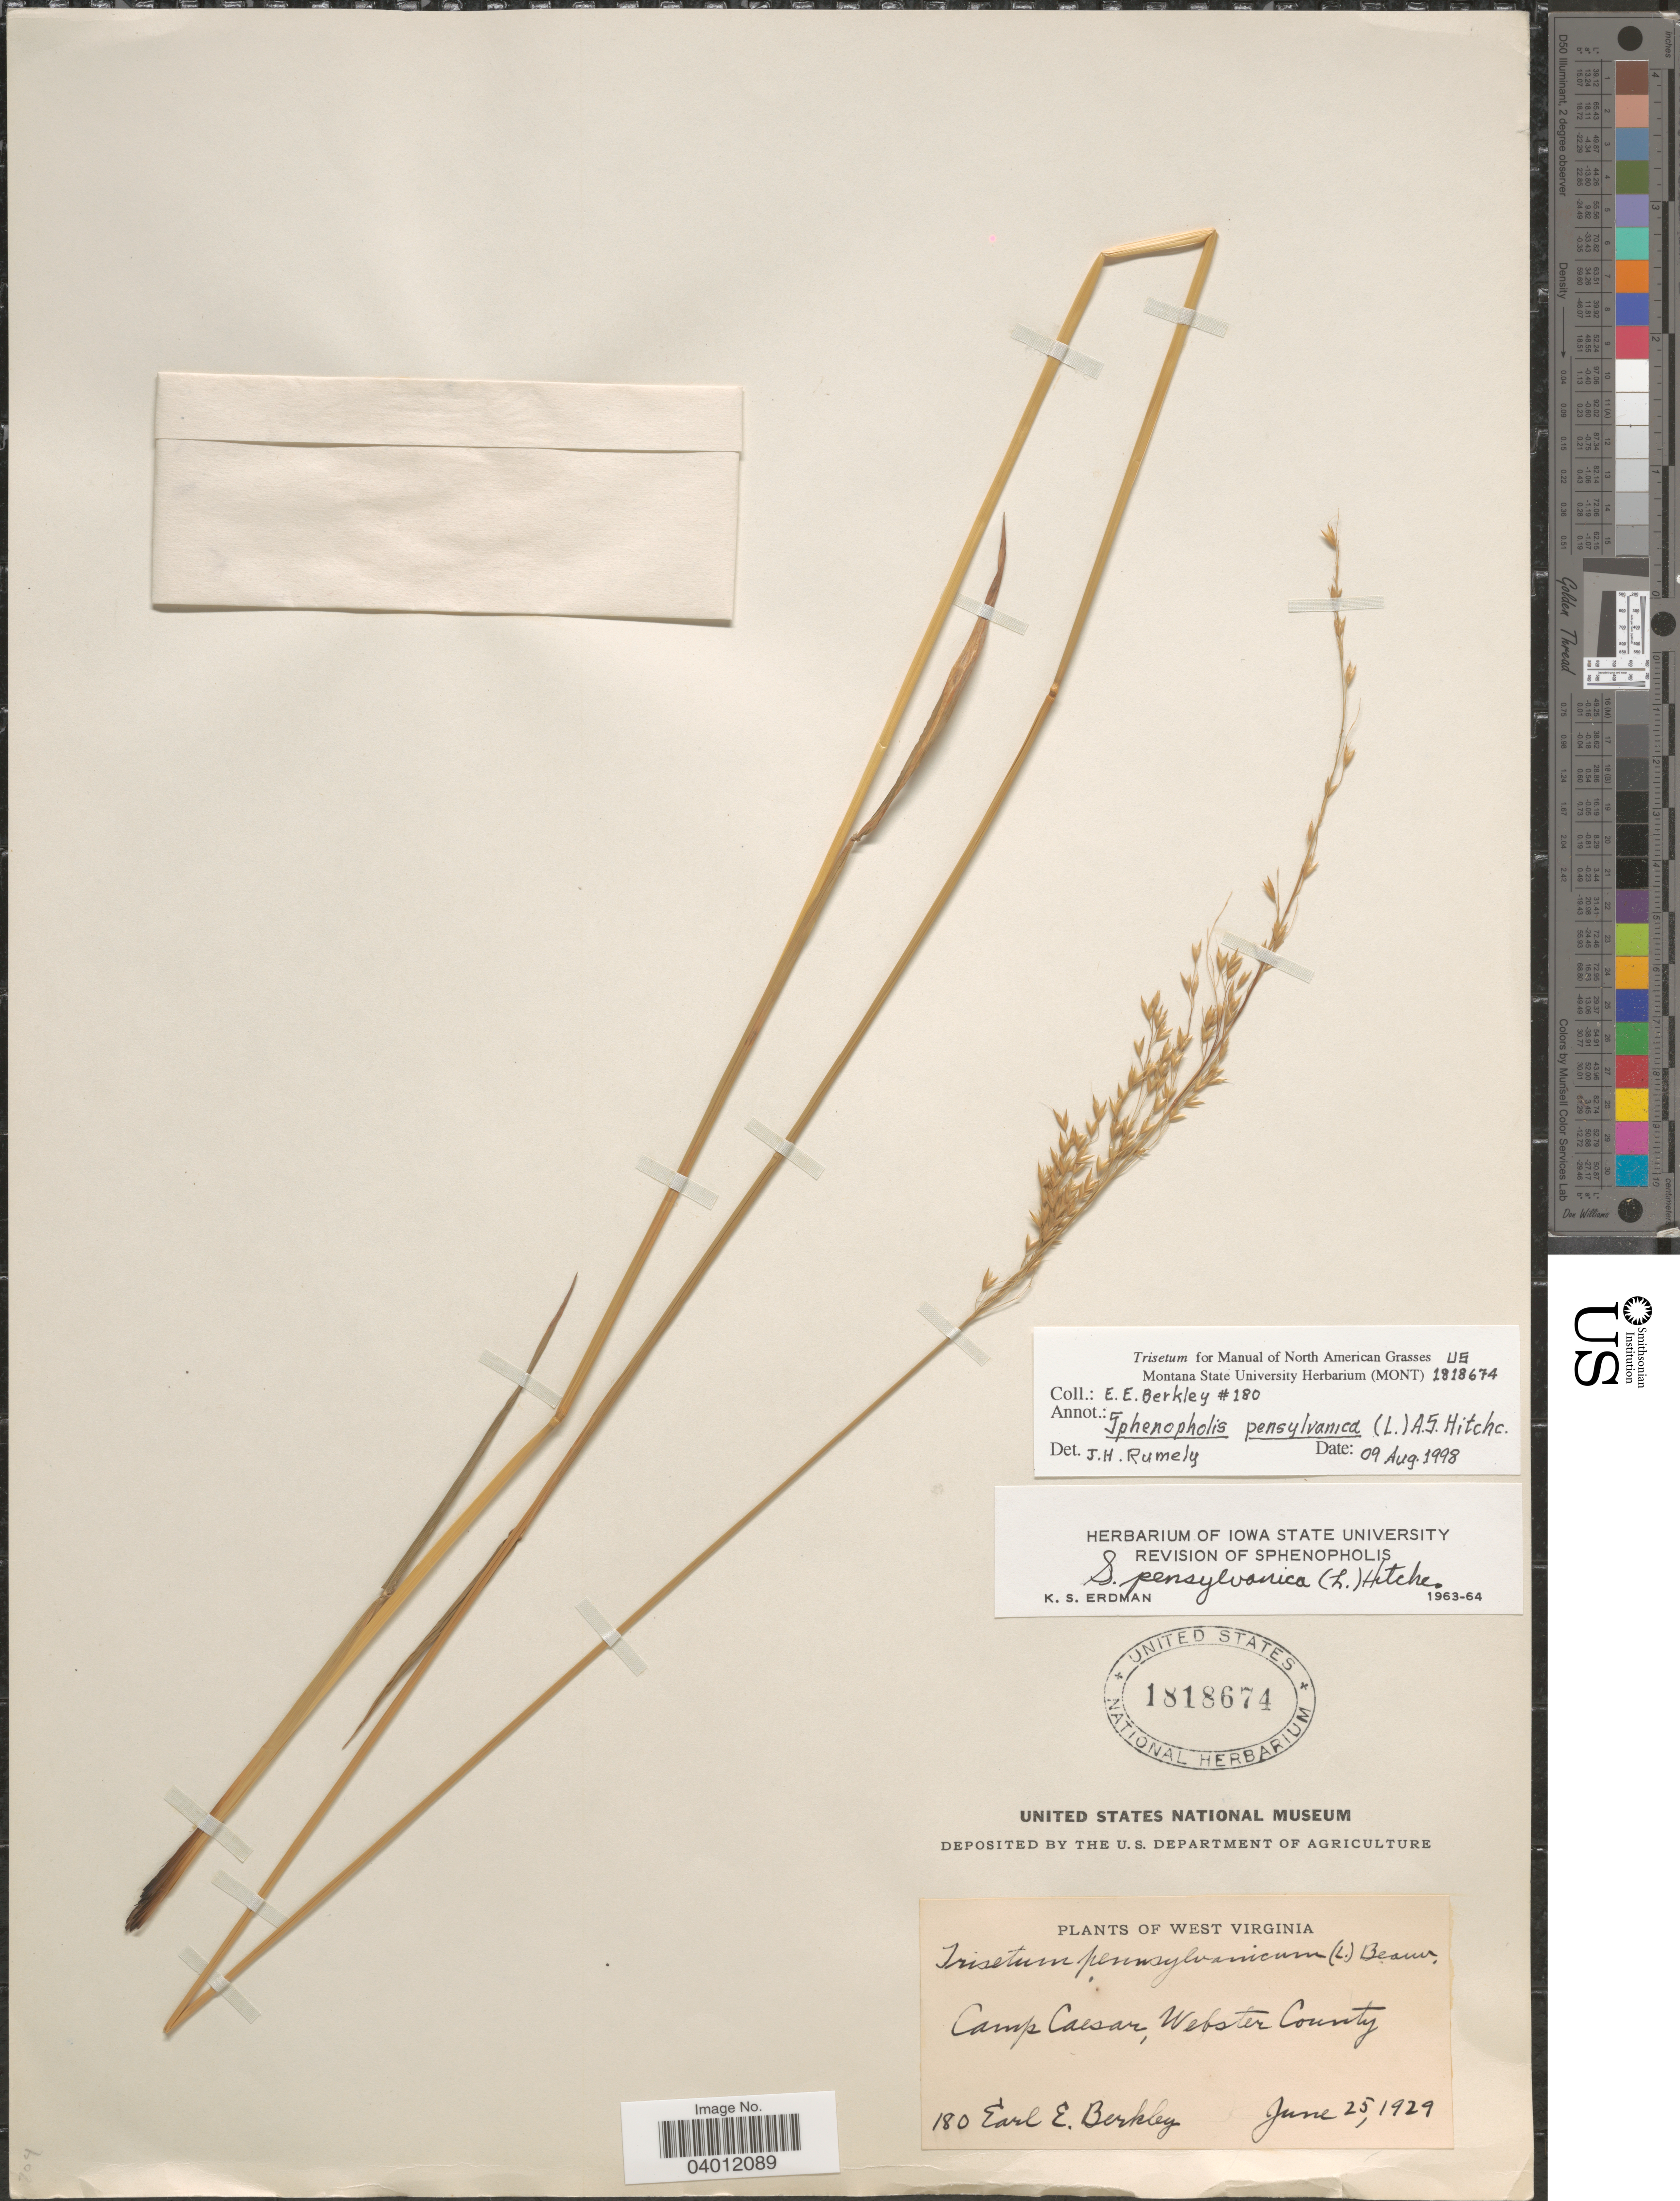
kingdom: Plantae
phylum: Tracheophyta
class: Liliopsida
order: Poales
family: Poaceae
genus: Sphenopholis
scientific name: Sphenopholis pensylvanica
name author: (L.) Hitchc.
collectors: E. Berkley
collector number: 180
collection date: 1929-06-25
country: United States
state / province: West Virginia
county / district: Webster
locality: Camp Caesar, Webster County.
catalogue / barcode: US 1818674